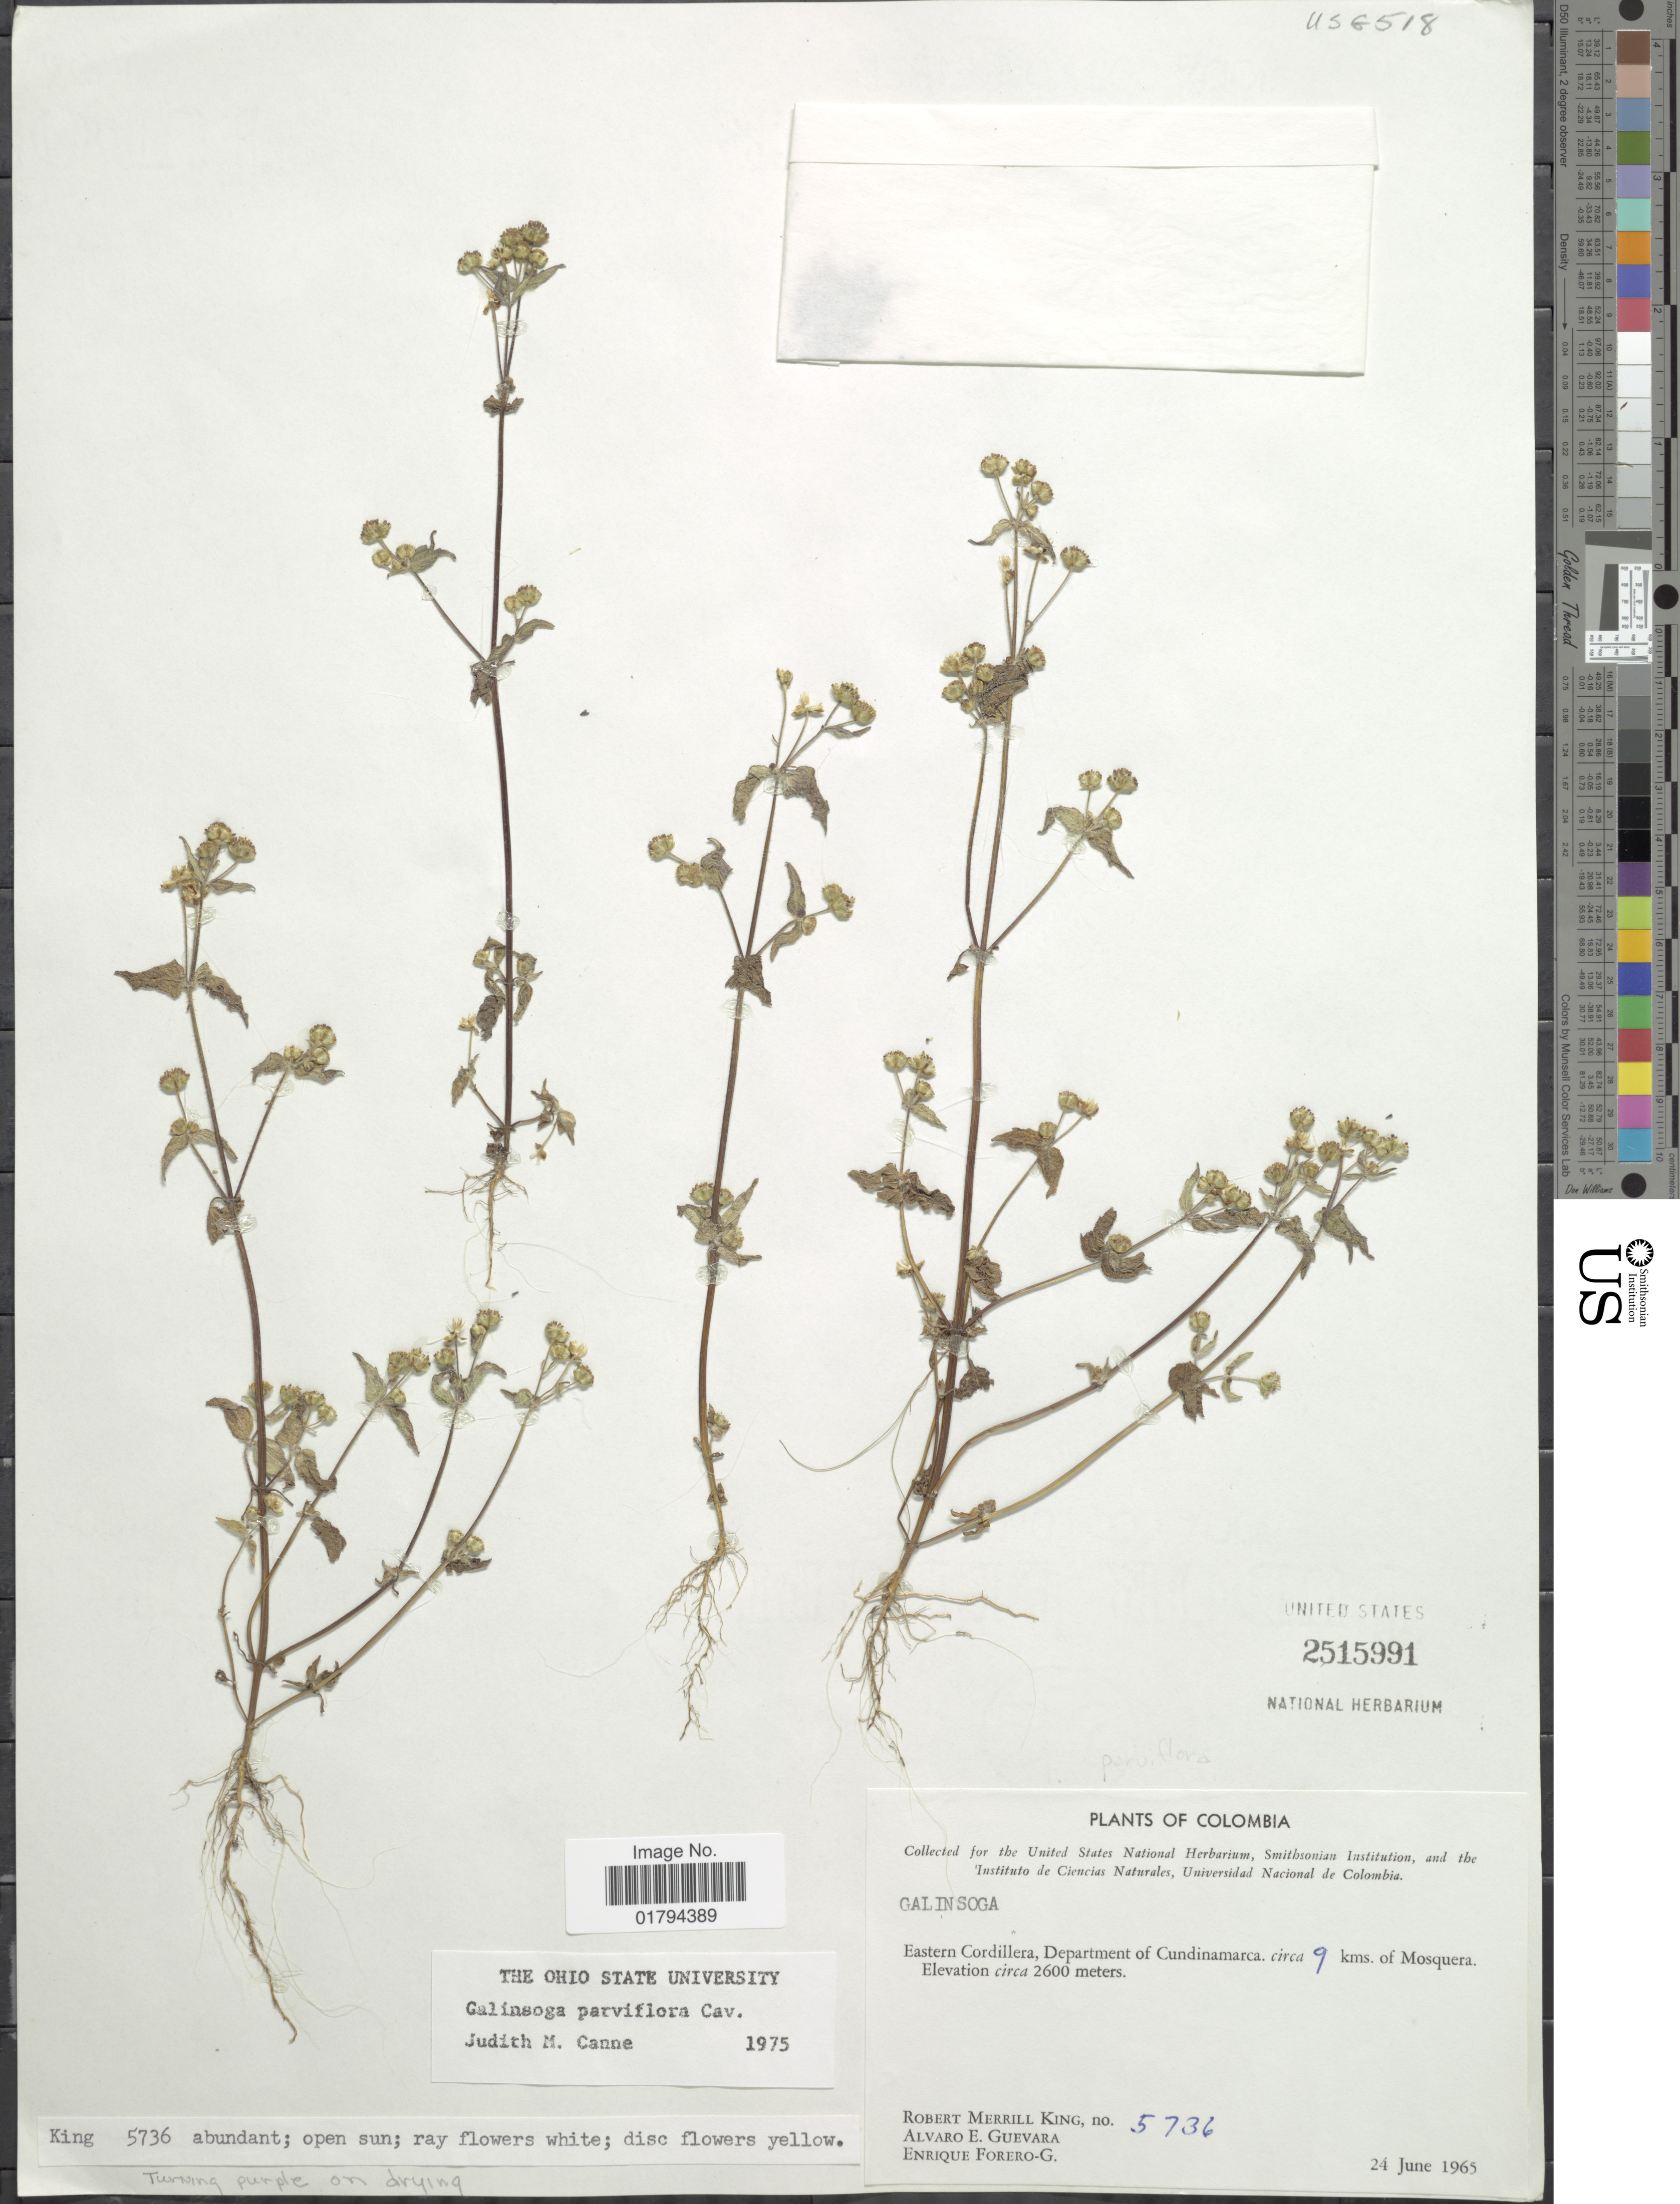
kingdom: Plantae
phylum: Tracheophyta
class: Magnoliopsida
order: Asterales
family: Asteraceae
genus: Galinsoga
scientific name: Galinsoga parviflora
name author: Cav.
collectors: R. M. King, A. E. Guevara & E. Forero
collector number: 5736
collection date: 1965-06-24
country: Colombia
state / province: Cundinamarca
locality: Eastern Cordillera, circa 9 kms. of Mosquera.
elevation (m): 2600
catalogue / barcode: US 2515991